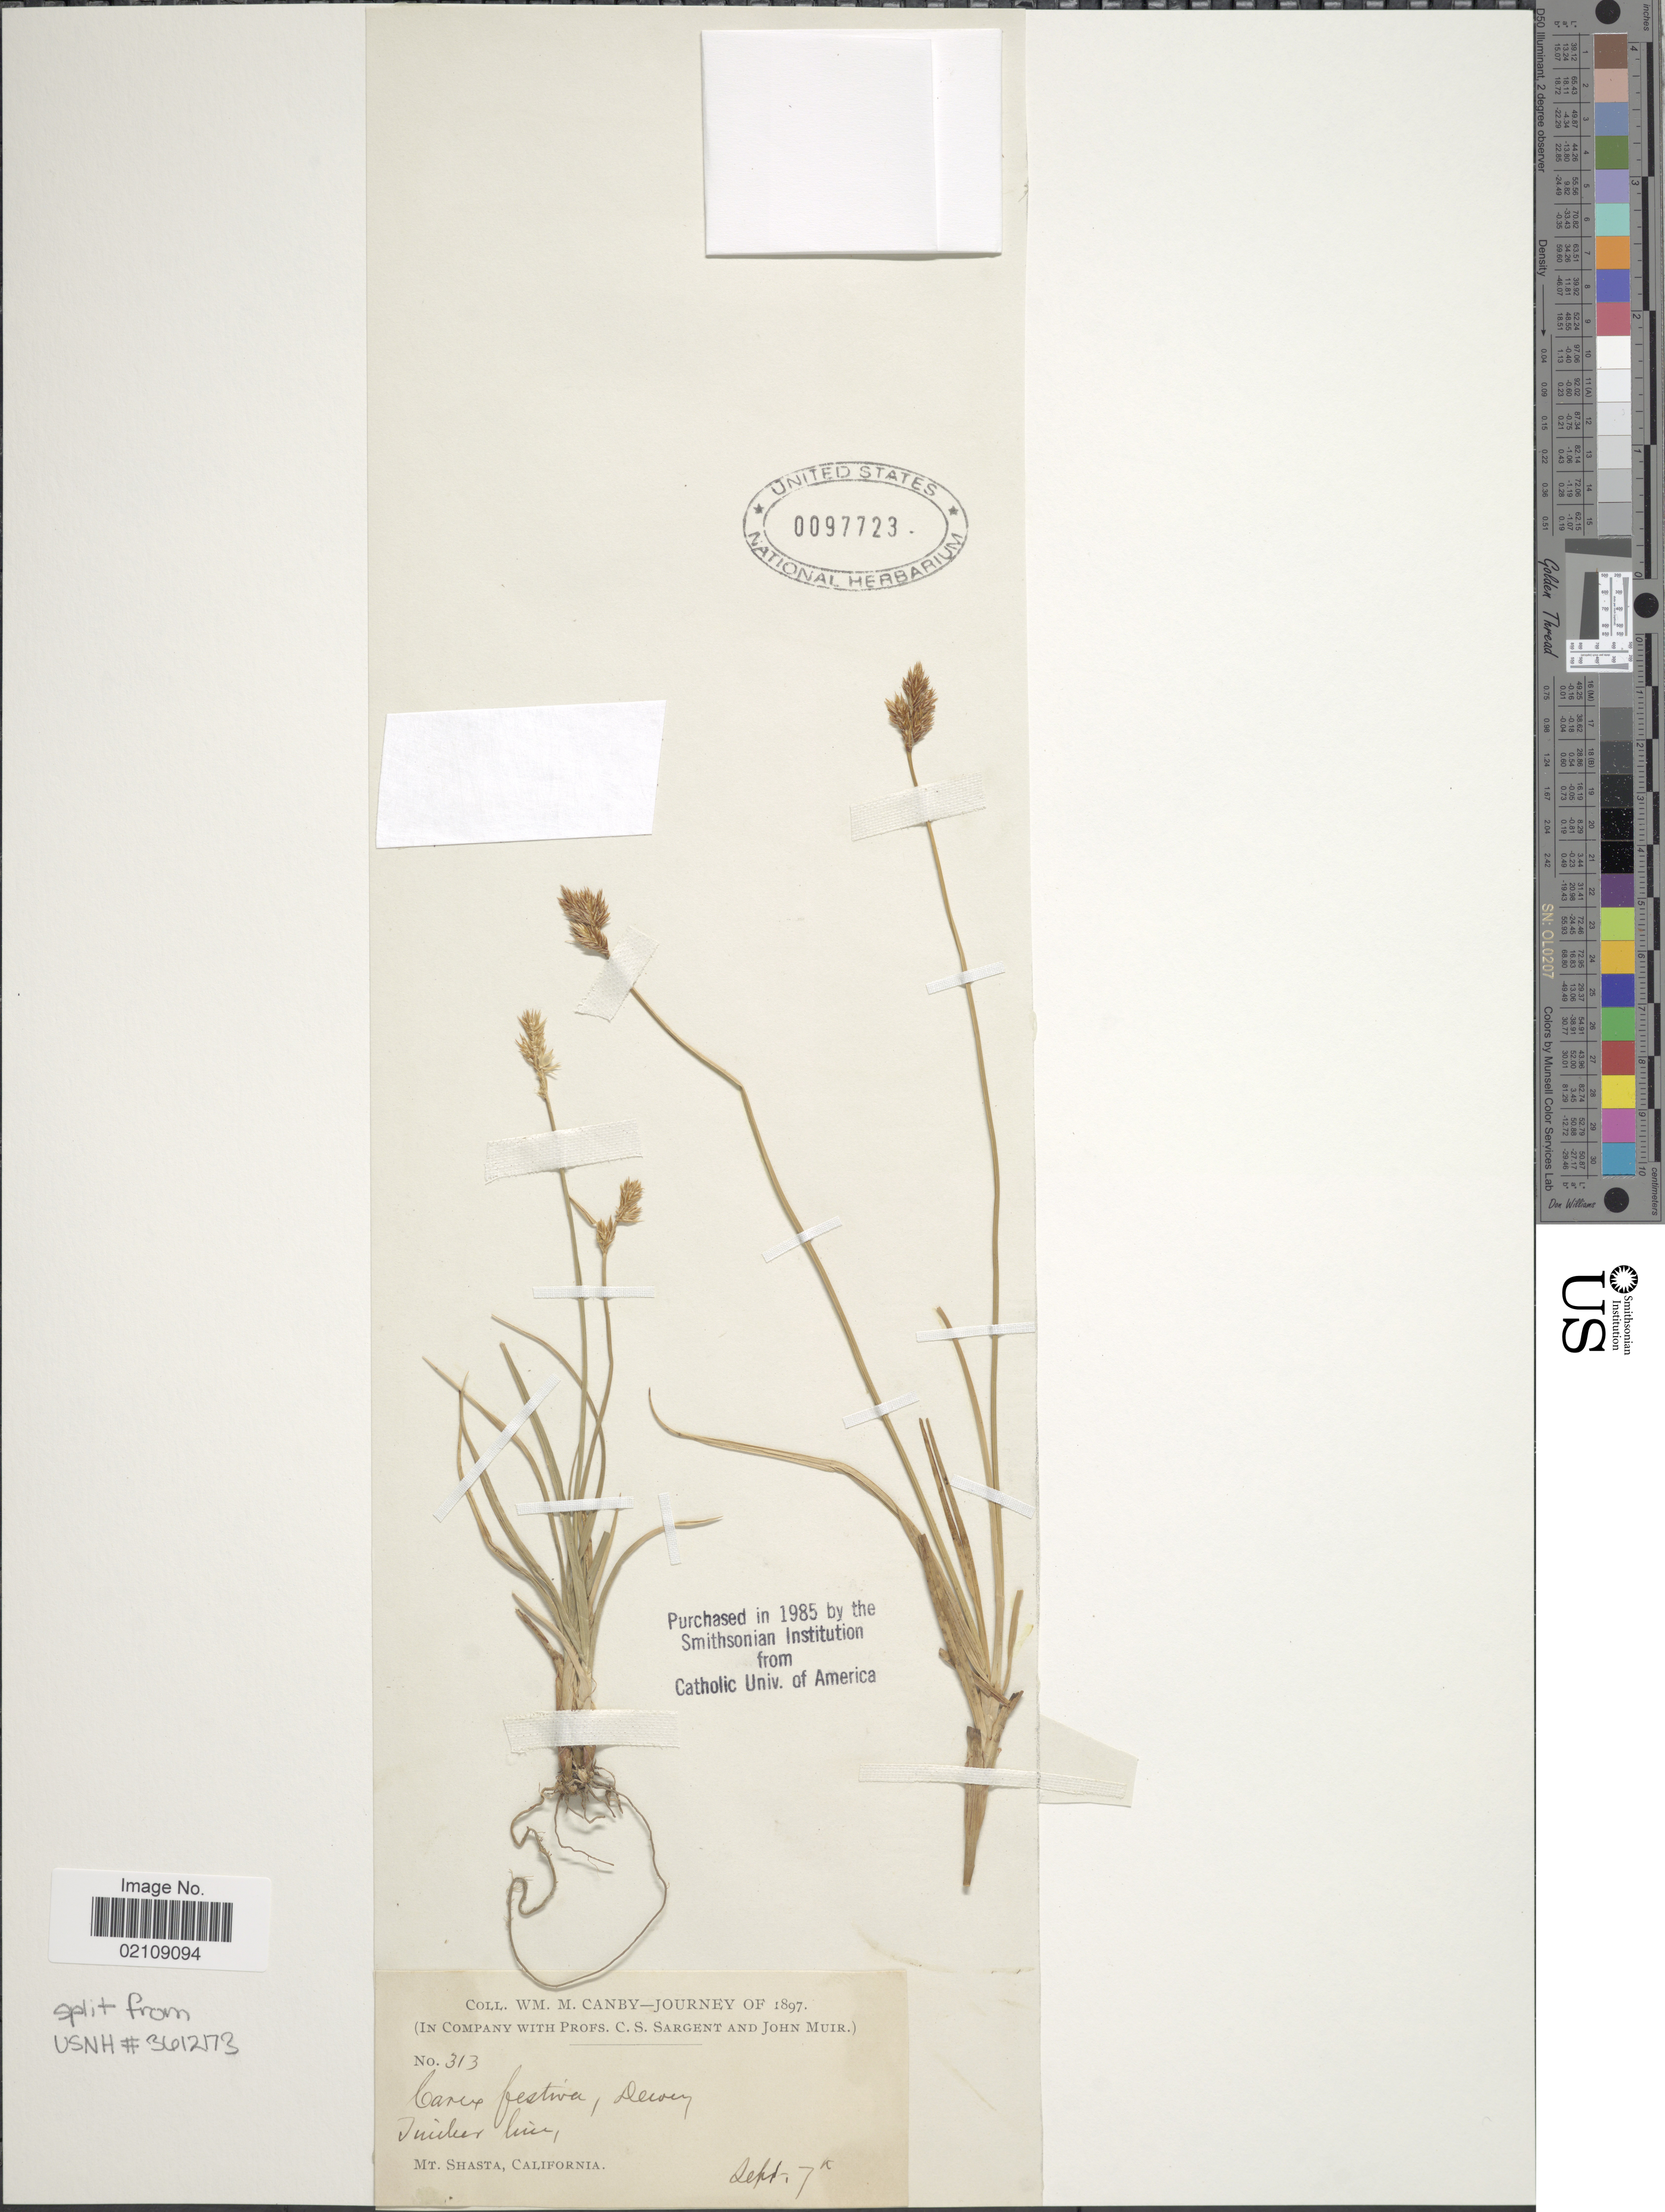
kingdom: Plantae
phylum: Tracheophyta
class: Liliopsida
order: Poales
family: Cyperaceae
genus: Carex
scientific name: Carex straminiformis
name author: L.H. Bailey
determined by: Zika, P. F., (WTU)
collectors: W. M. Canby, C. S. Sargent & J. Muir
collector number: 313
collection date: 1897-09-07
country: United States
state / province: California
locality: Mt. Shasta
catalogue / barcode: US 97723